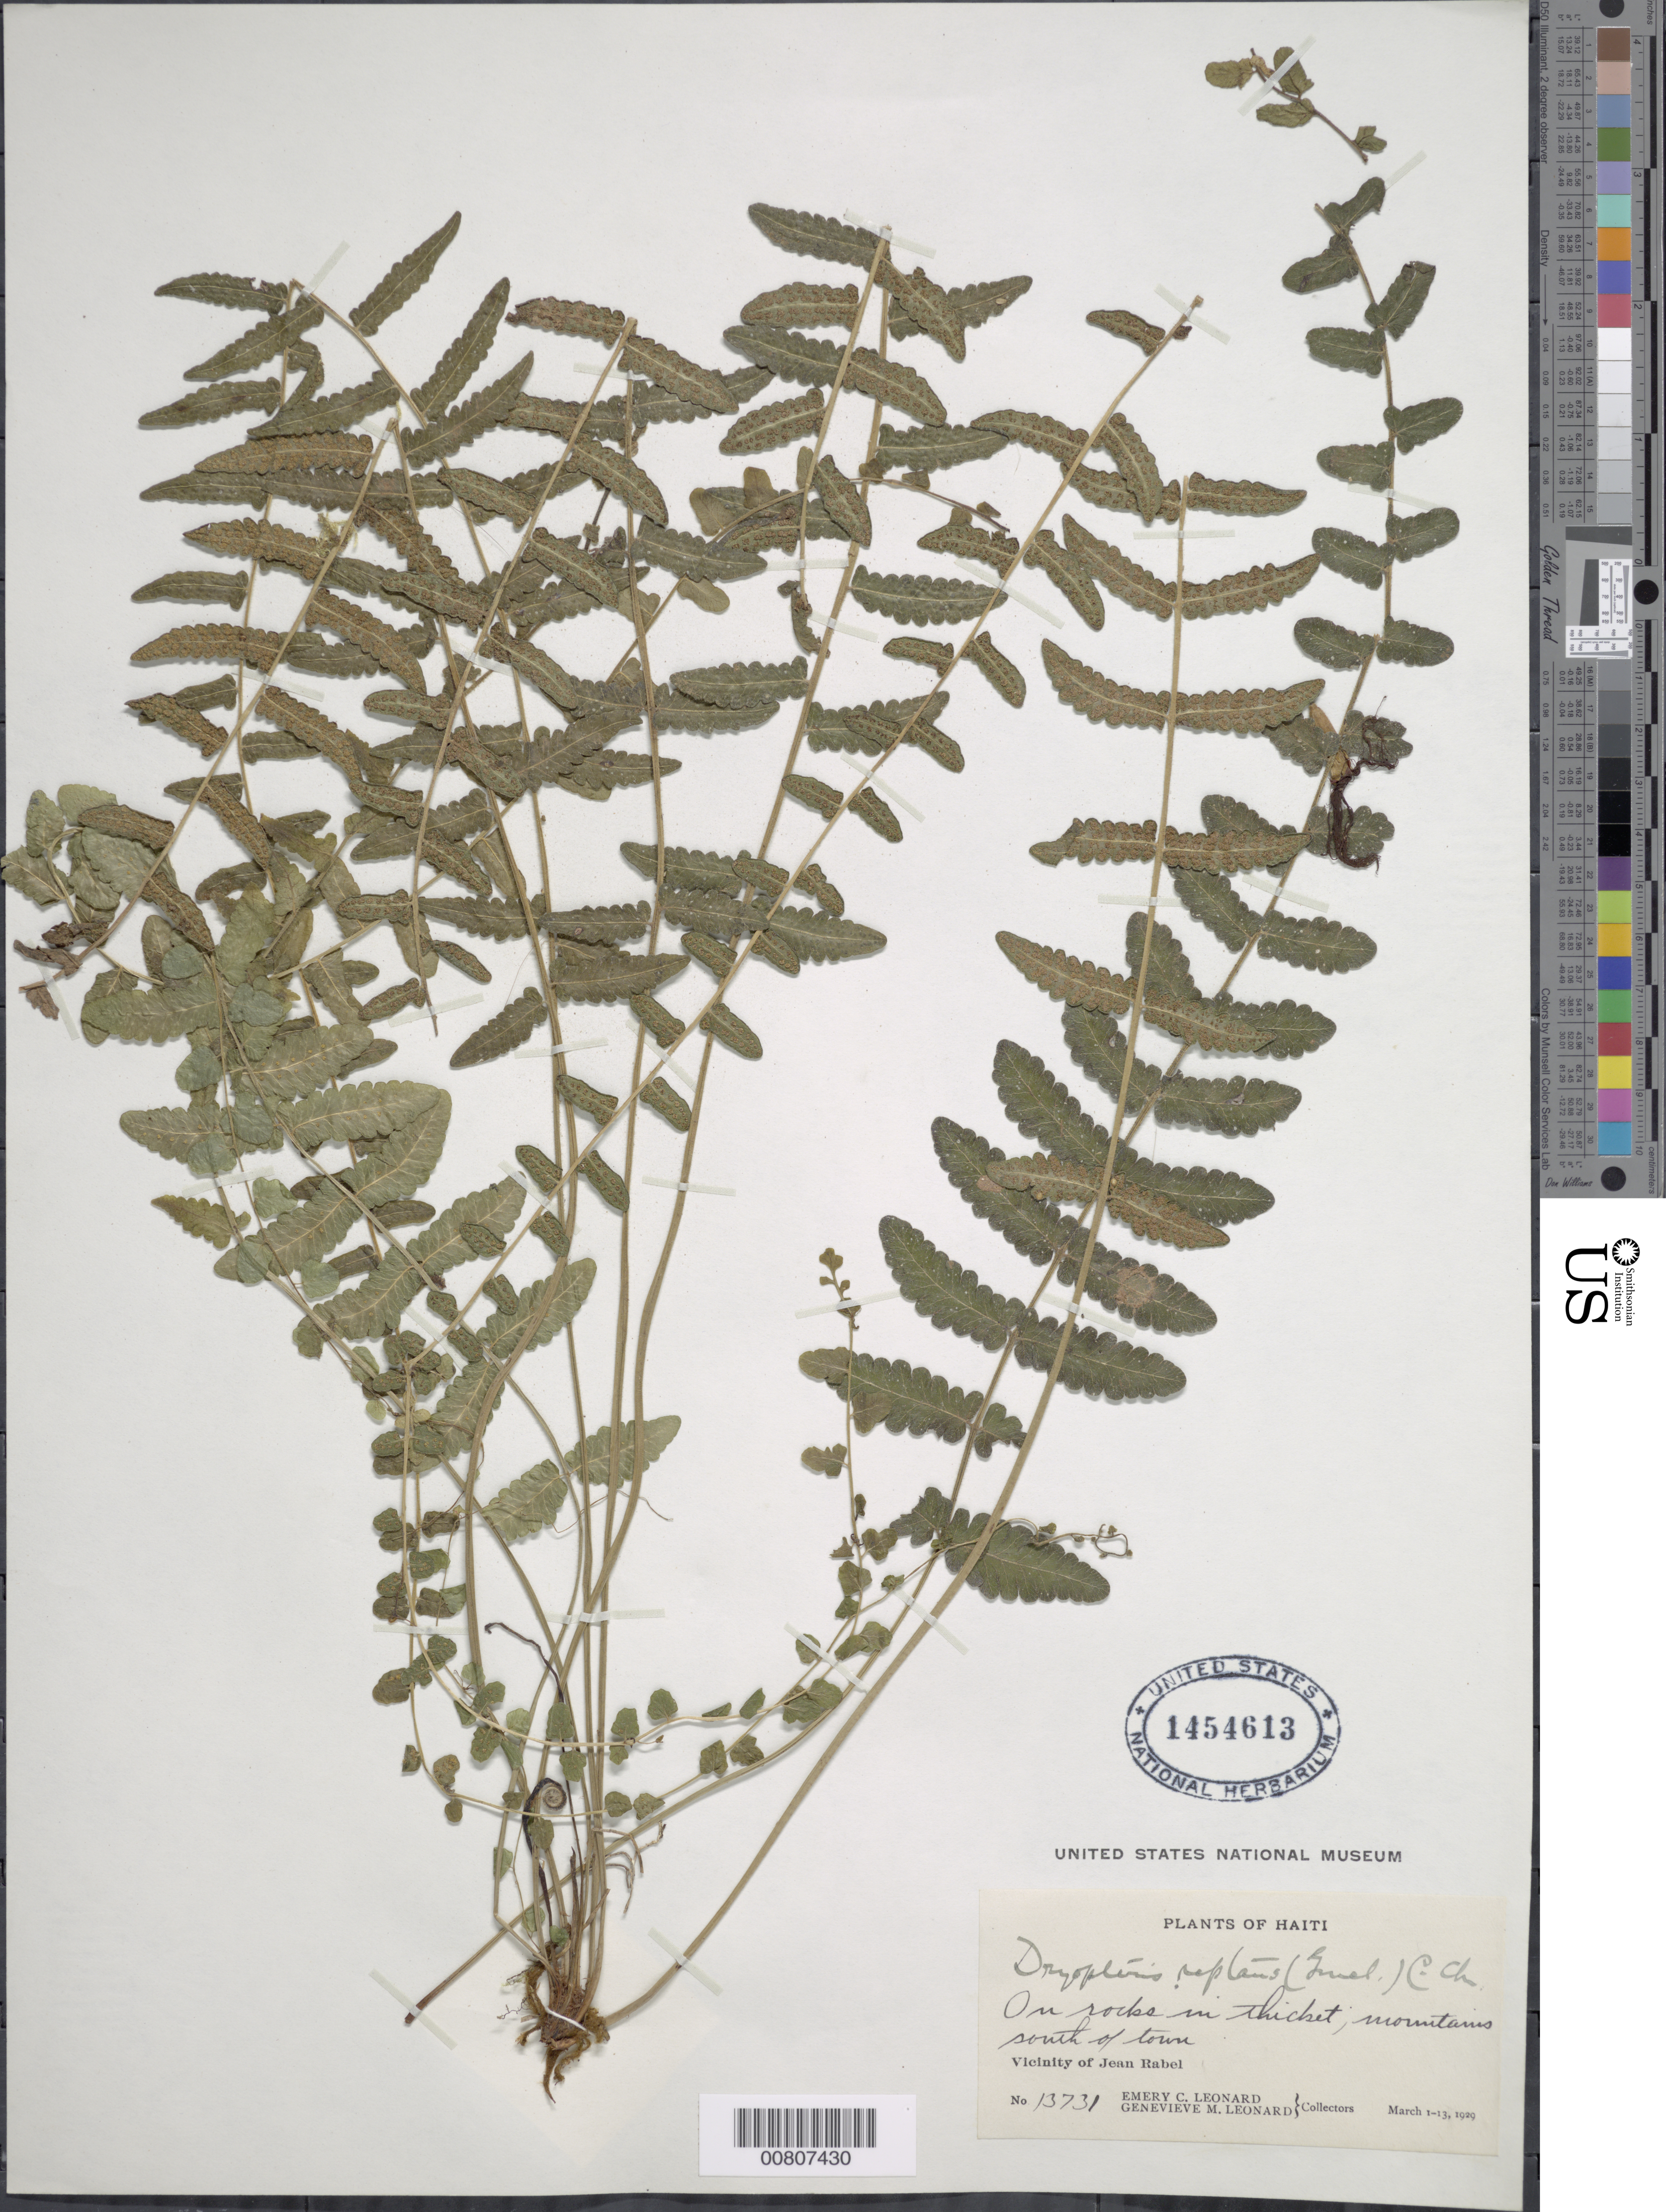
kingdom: Plantae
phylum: Tracheophyta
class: Polypodiopsida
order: Polypodiales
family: Thelypteridaceae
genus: Goniopteris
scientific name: Goniopteris reptans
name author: (J.F. Gmel.) C. Presl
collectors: E. C. Leonard & G. M. Leonard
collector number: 13731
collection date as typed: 01 Mar 1929 to 13 Mar 1929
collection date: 1929-03-01/1929-03-13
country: Haiti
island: Hispaniola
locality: Jean Rabel, mountain S of town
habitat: On rock in thicket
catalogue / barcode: US 1454613